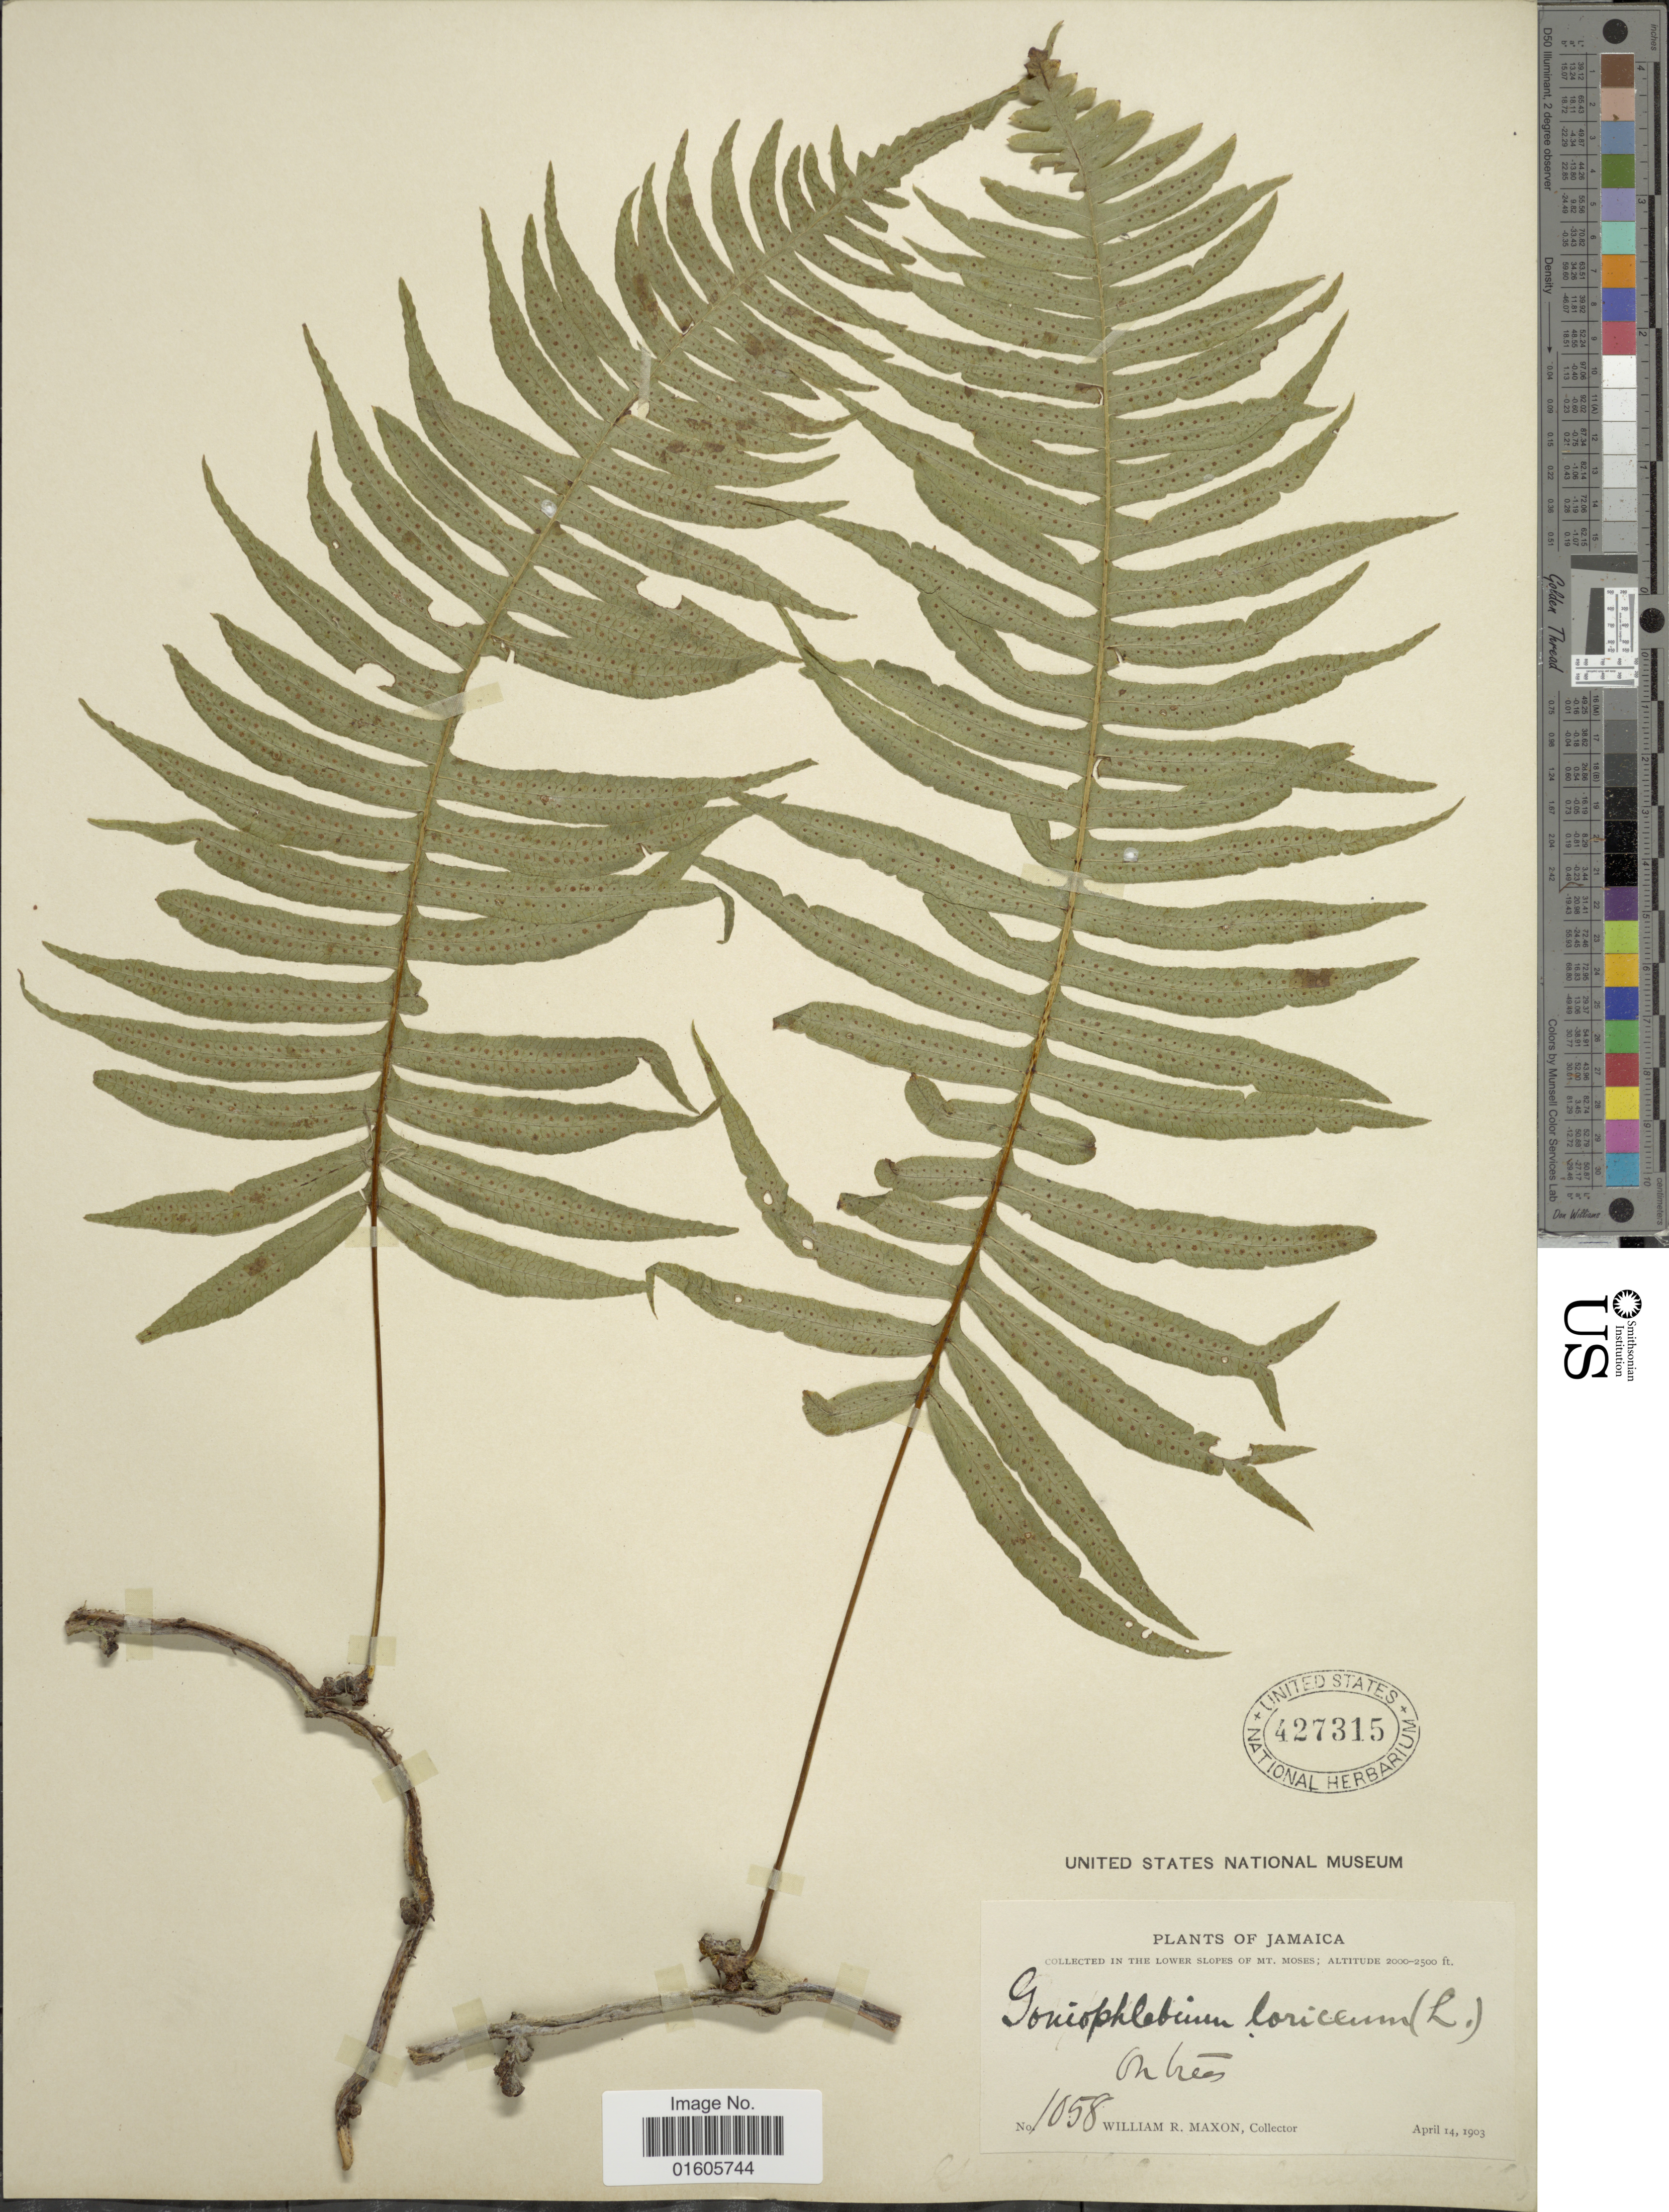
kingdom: Plantae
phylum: Tracheophyta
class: Polypodiopsida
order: Polypodiales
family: Polypodiaceae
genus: Serpocaulon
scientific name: Serpocaulon loriceum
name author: (L.) A.R. Sm.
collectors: W. R. Maxon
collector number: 1058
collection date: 1903-04-14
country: Jamaica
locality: In the Lower Slopes of Mt. Moses.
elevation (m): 610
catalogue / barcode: US 427315